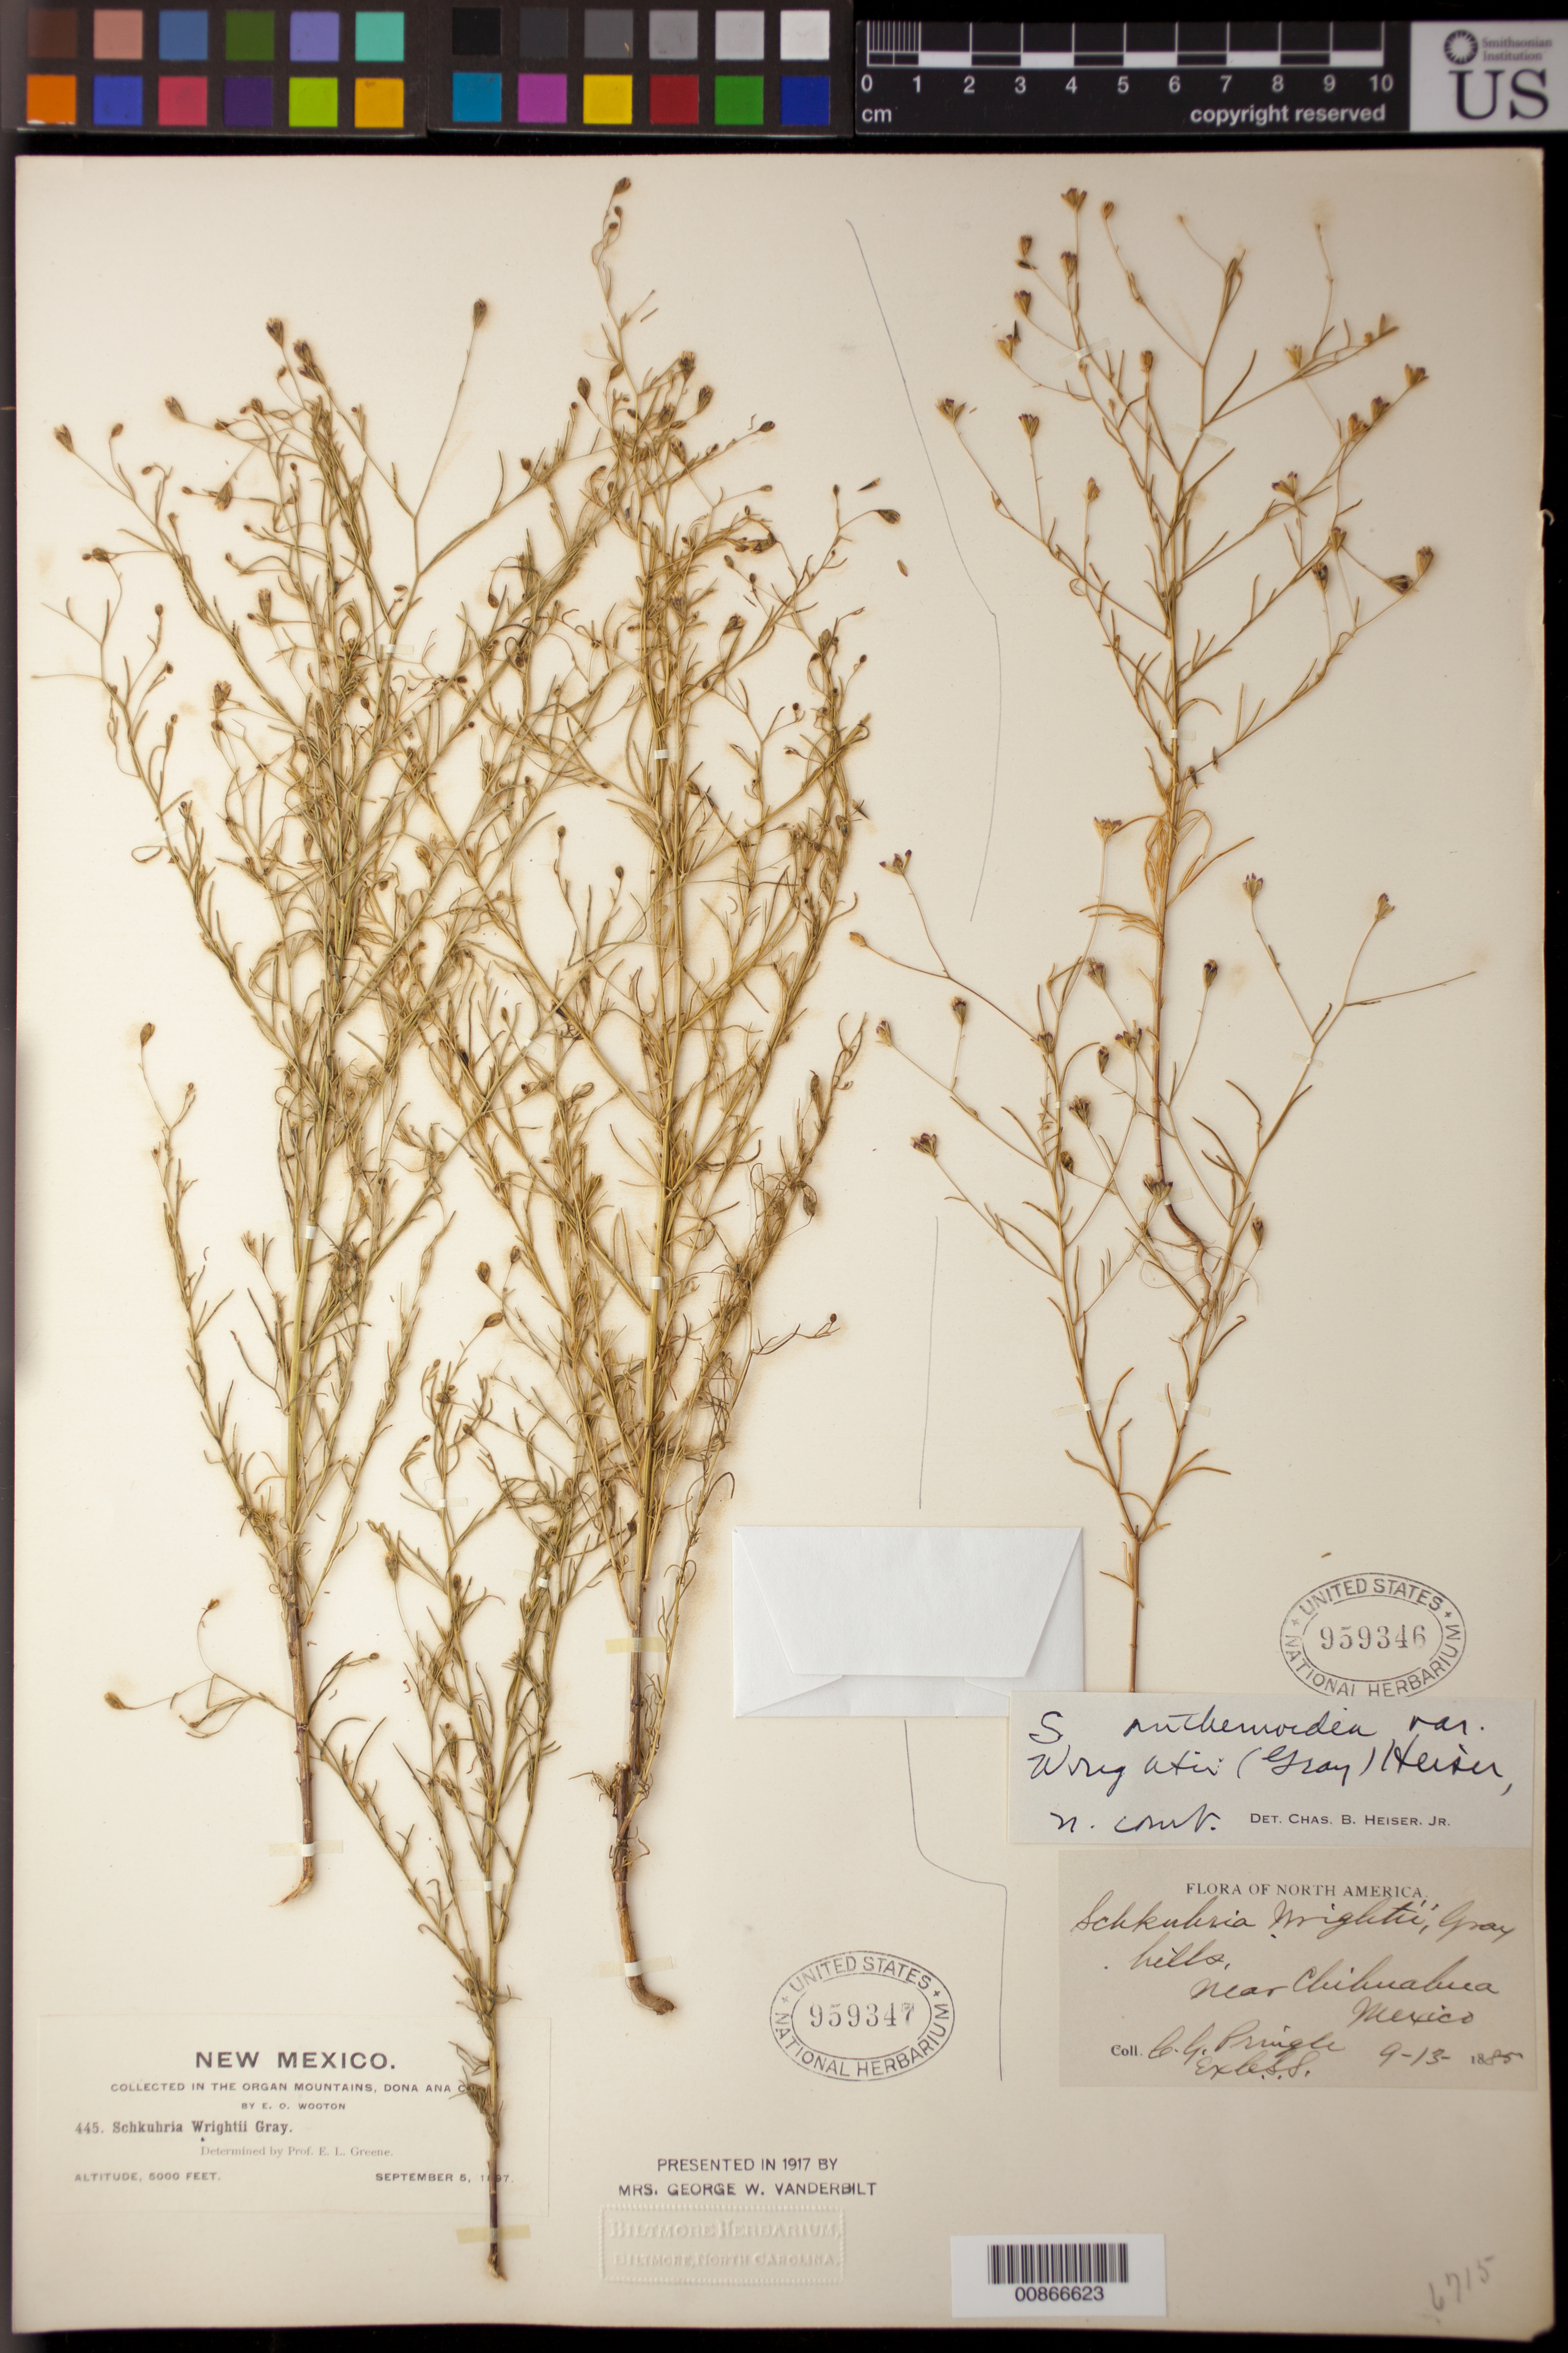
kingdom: Plantae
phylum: Tracheophyta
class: Magnoliopsida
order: Asterales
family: Asteraceae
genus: Schkuhria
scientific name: Schkuhria wrightii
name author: A. Gray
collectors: E. O. Wooton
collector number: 445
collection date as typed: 05 Sep 1897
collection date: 1897-09-05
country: United States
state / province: New Mexico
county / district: Dona Ana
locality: Organ Mountains, Dona Ana County, New Mexico.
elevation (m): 1524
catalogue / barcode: US 959347